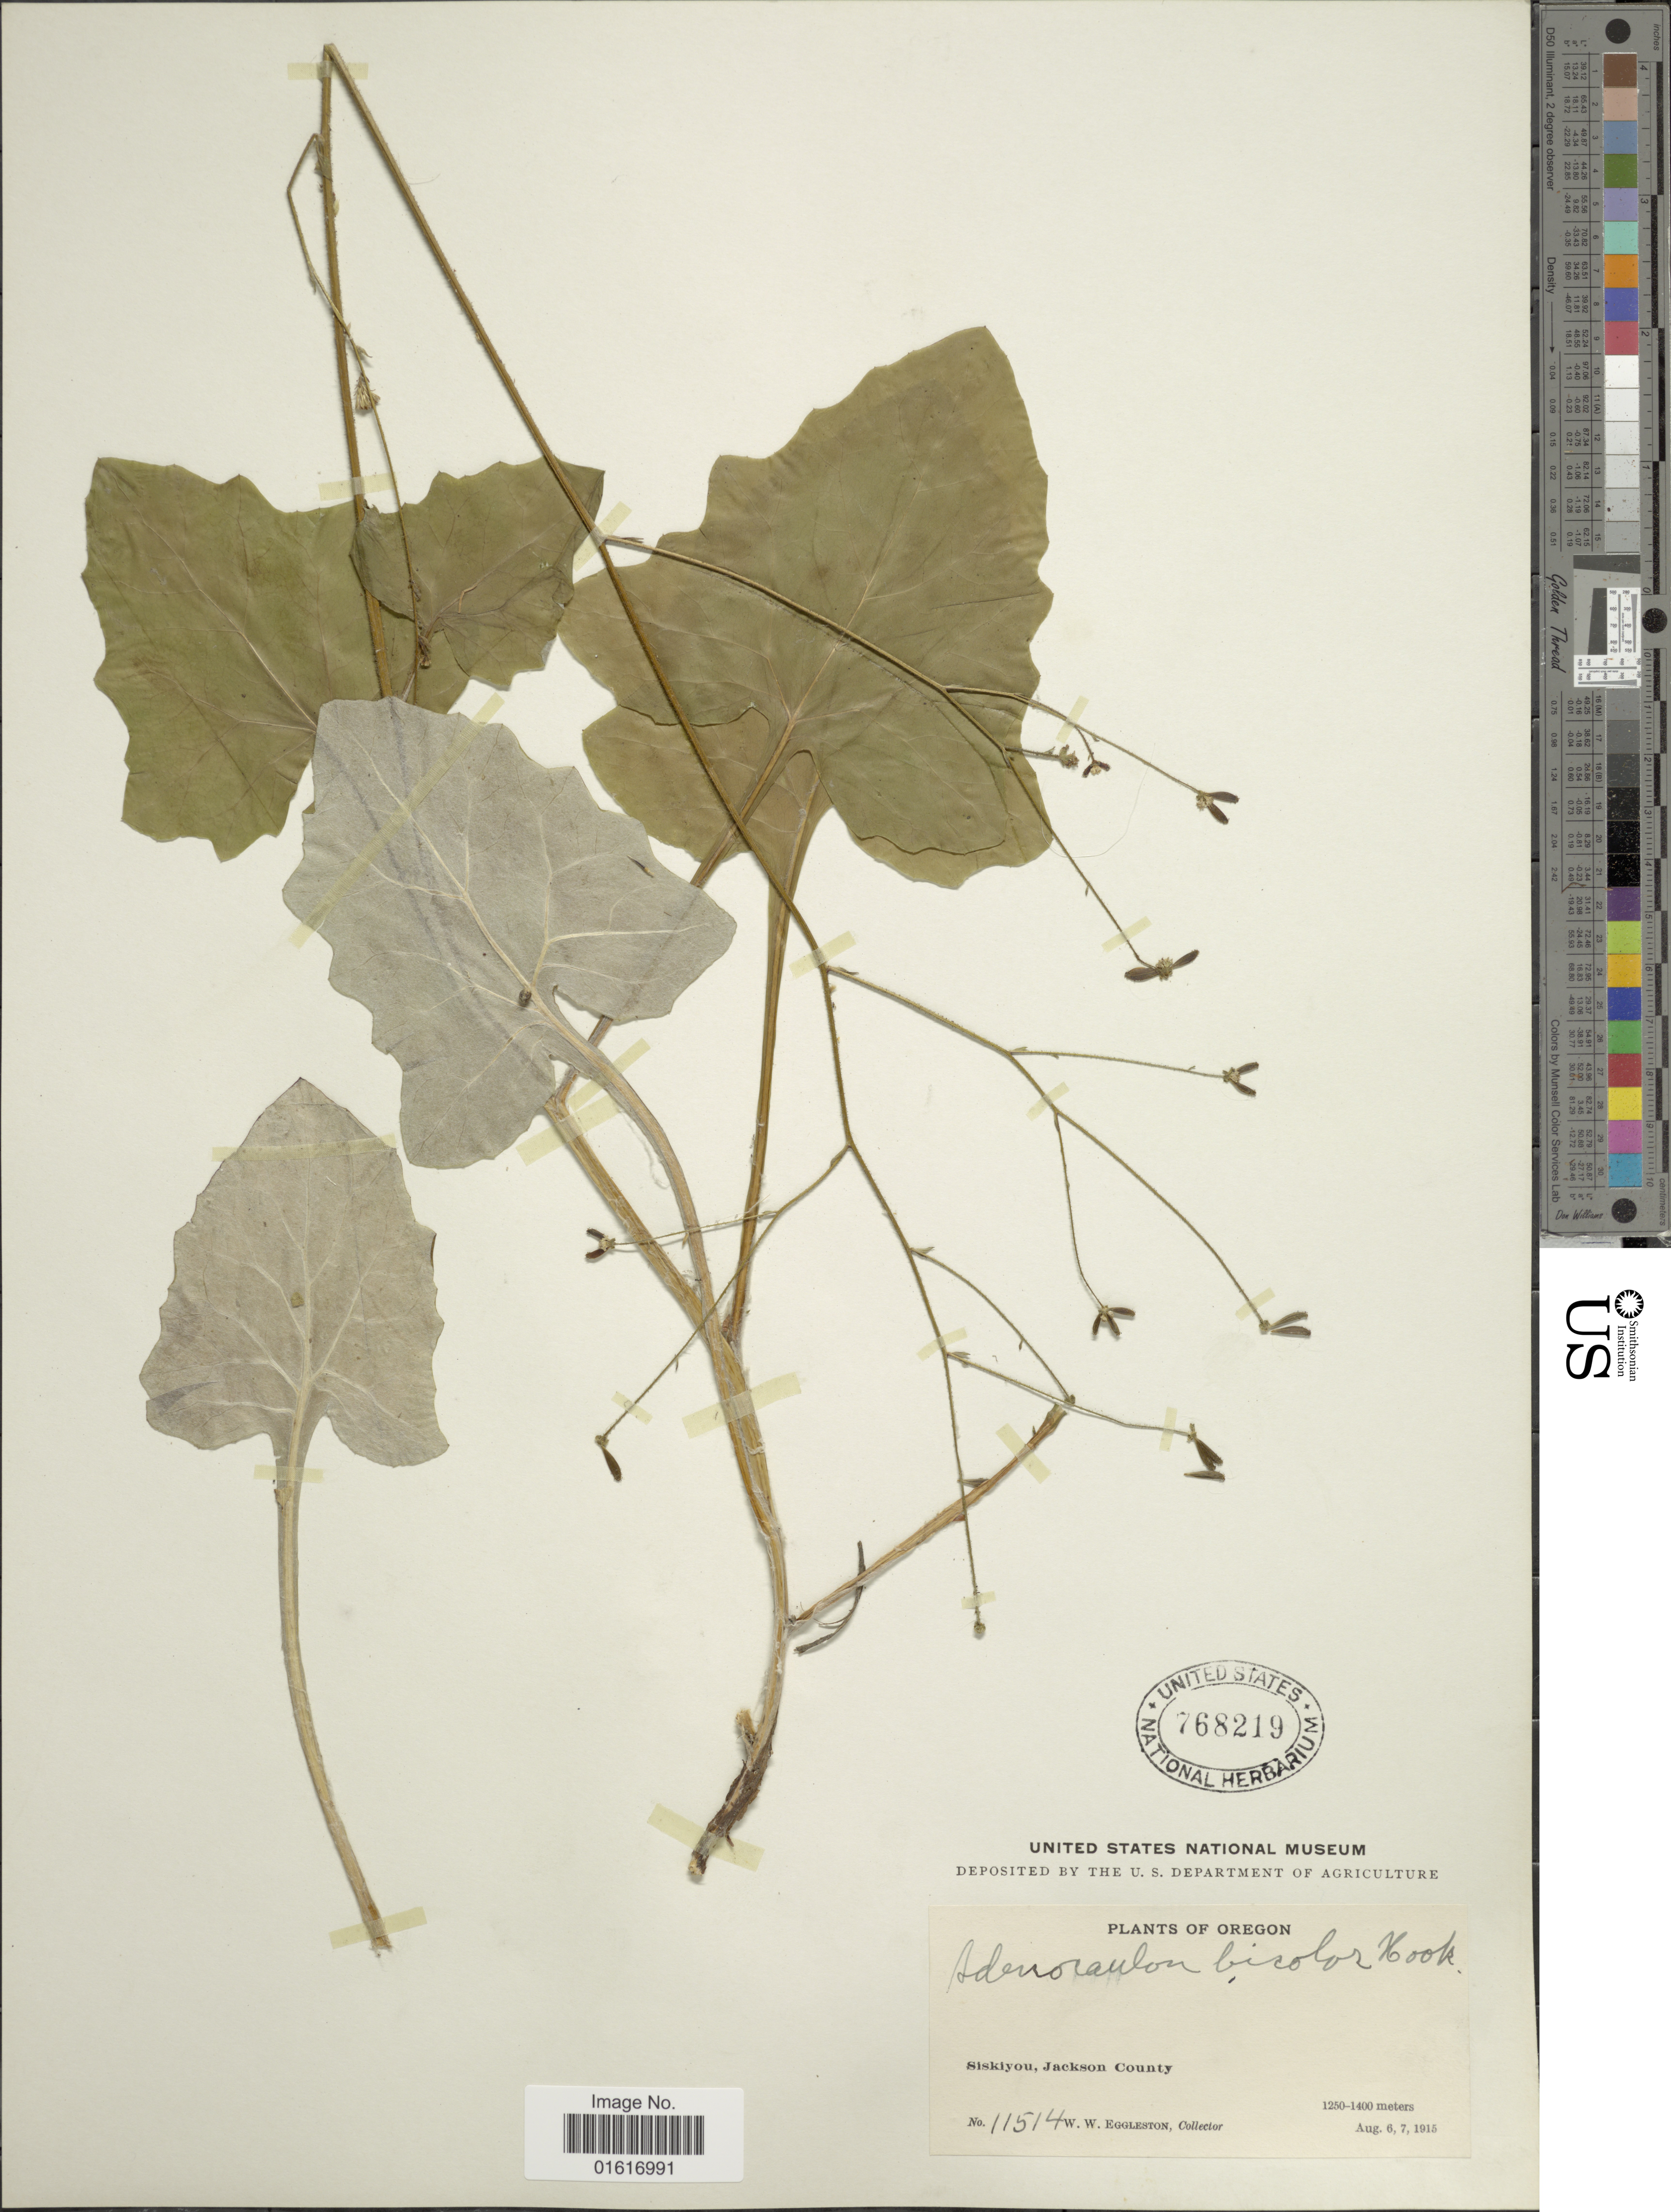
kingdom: Plantae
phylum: Tracheophyta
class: Magnoliopsida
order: Asterales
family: Asteraceae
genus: Adenocaulon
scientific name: Adenocaulon bicolor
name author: Hook.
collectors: W. W. Eggleston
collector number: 11514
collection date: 1915-08-06/1915-08-07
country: United States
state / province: Oregon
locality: Siskiyou, Jackson County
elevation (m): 1250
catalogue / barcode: US 768219